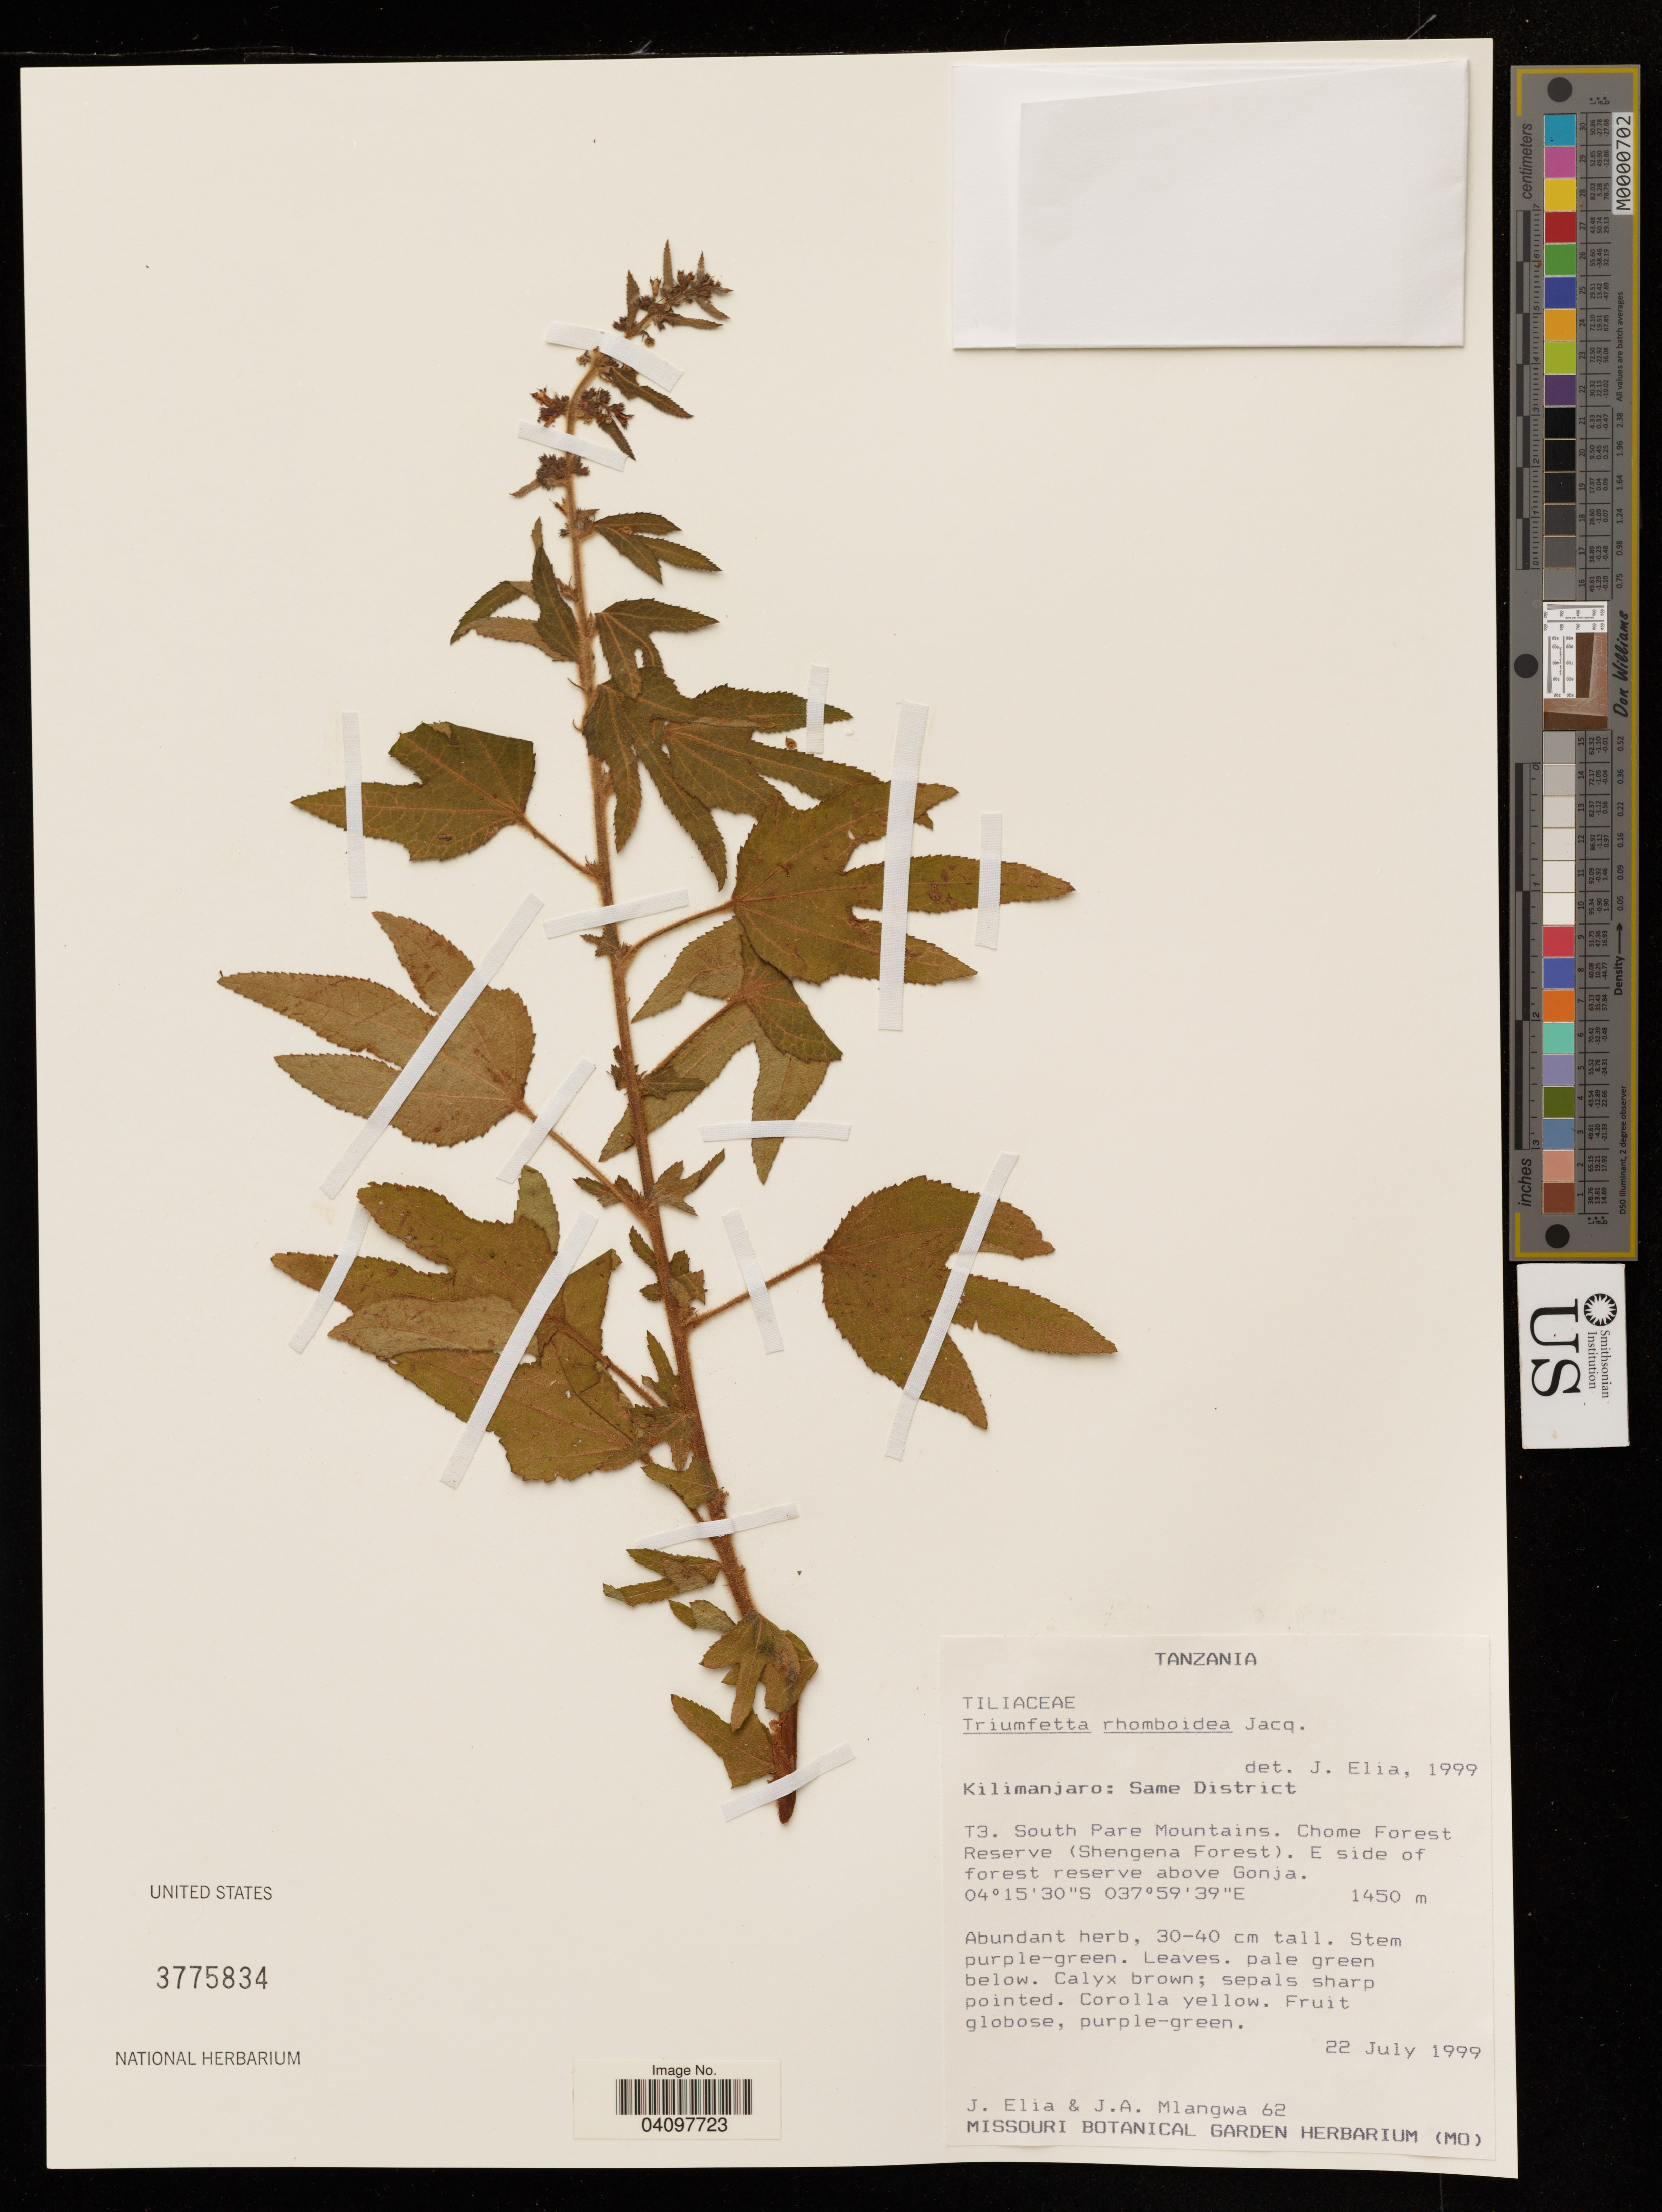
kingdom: Plantae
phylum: Tracheophyta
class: Magnoliopsida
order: Malvales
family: Malvaceae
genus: Triumfetta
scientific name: Triumfetta rhomboidea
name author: Jacq.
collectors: J. Elia & J. Mlangwa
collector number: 62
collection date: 1999-07-22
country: Tanzania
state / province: Kilimanjaro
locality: Same District, T3, South Pare Mountains, Chome Forest Reserve (Shengena Forest), E side of forest reserve above Gonja.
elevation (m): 1450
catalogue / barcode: US 3775834